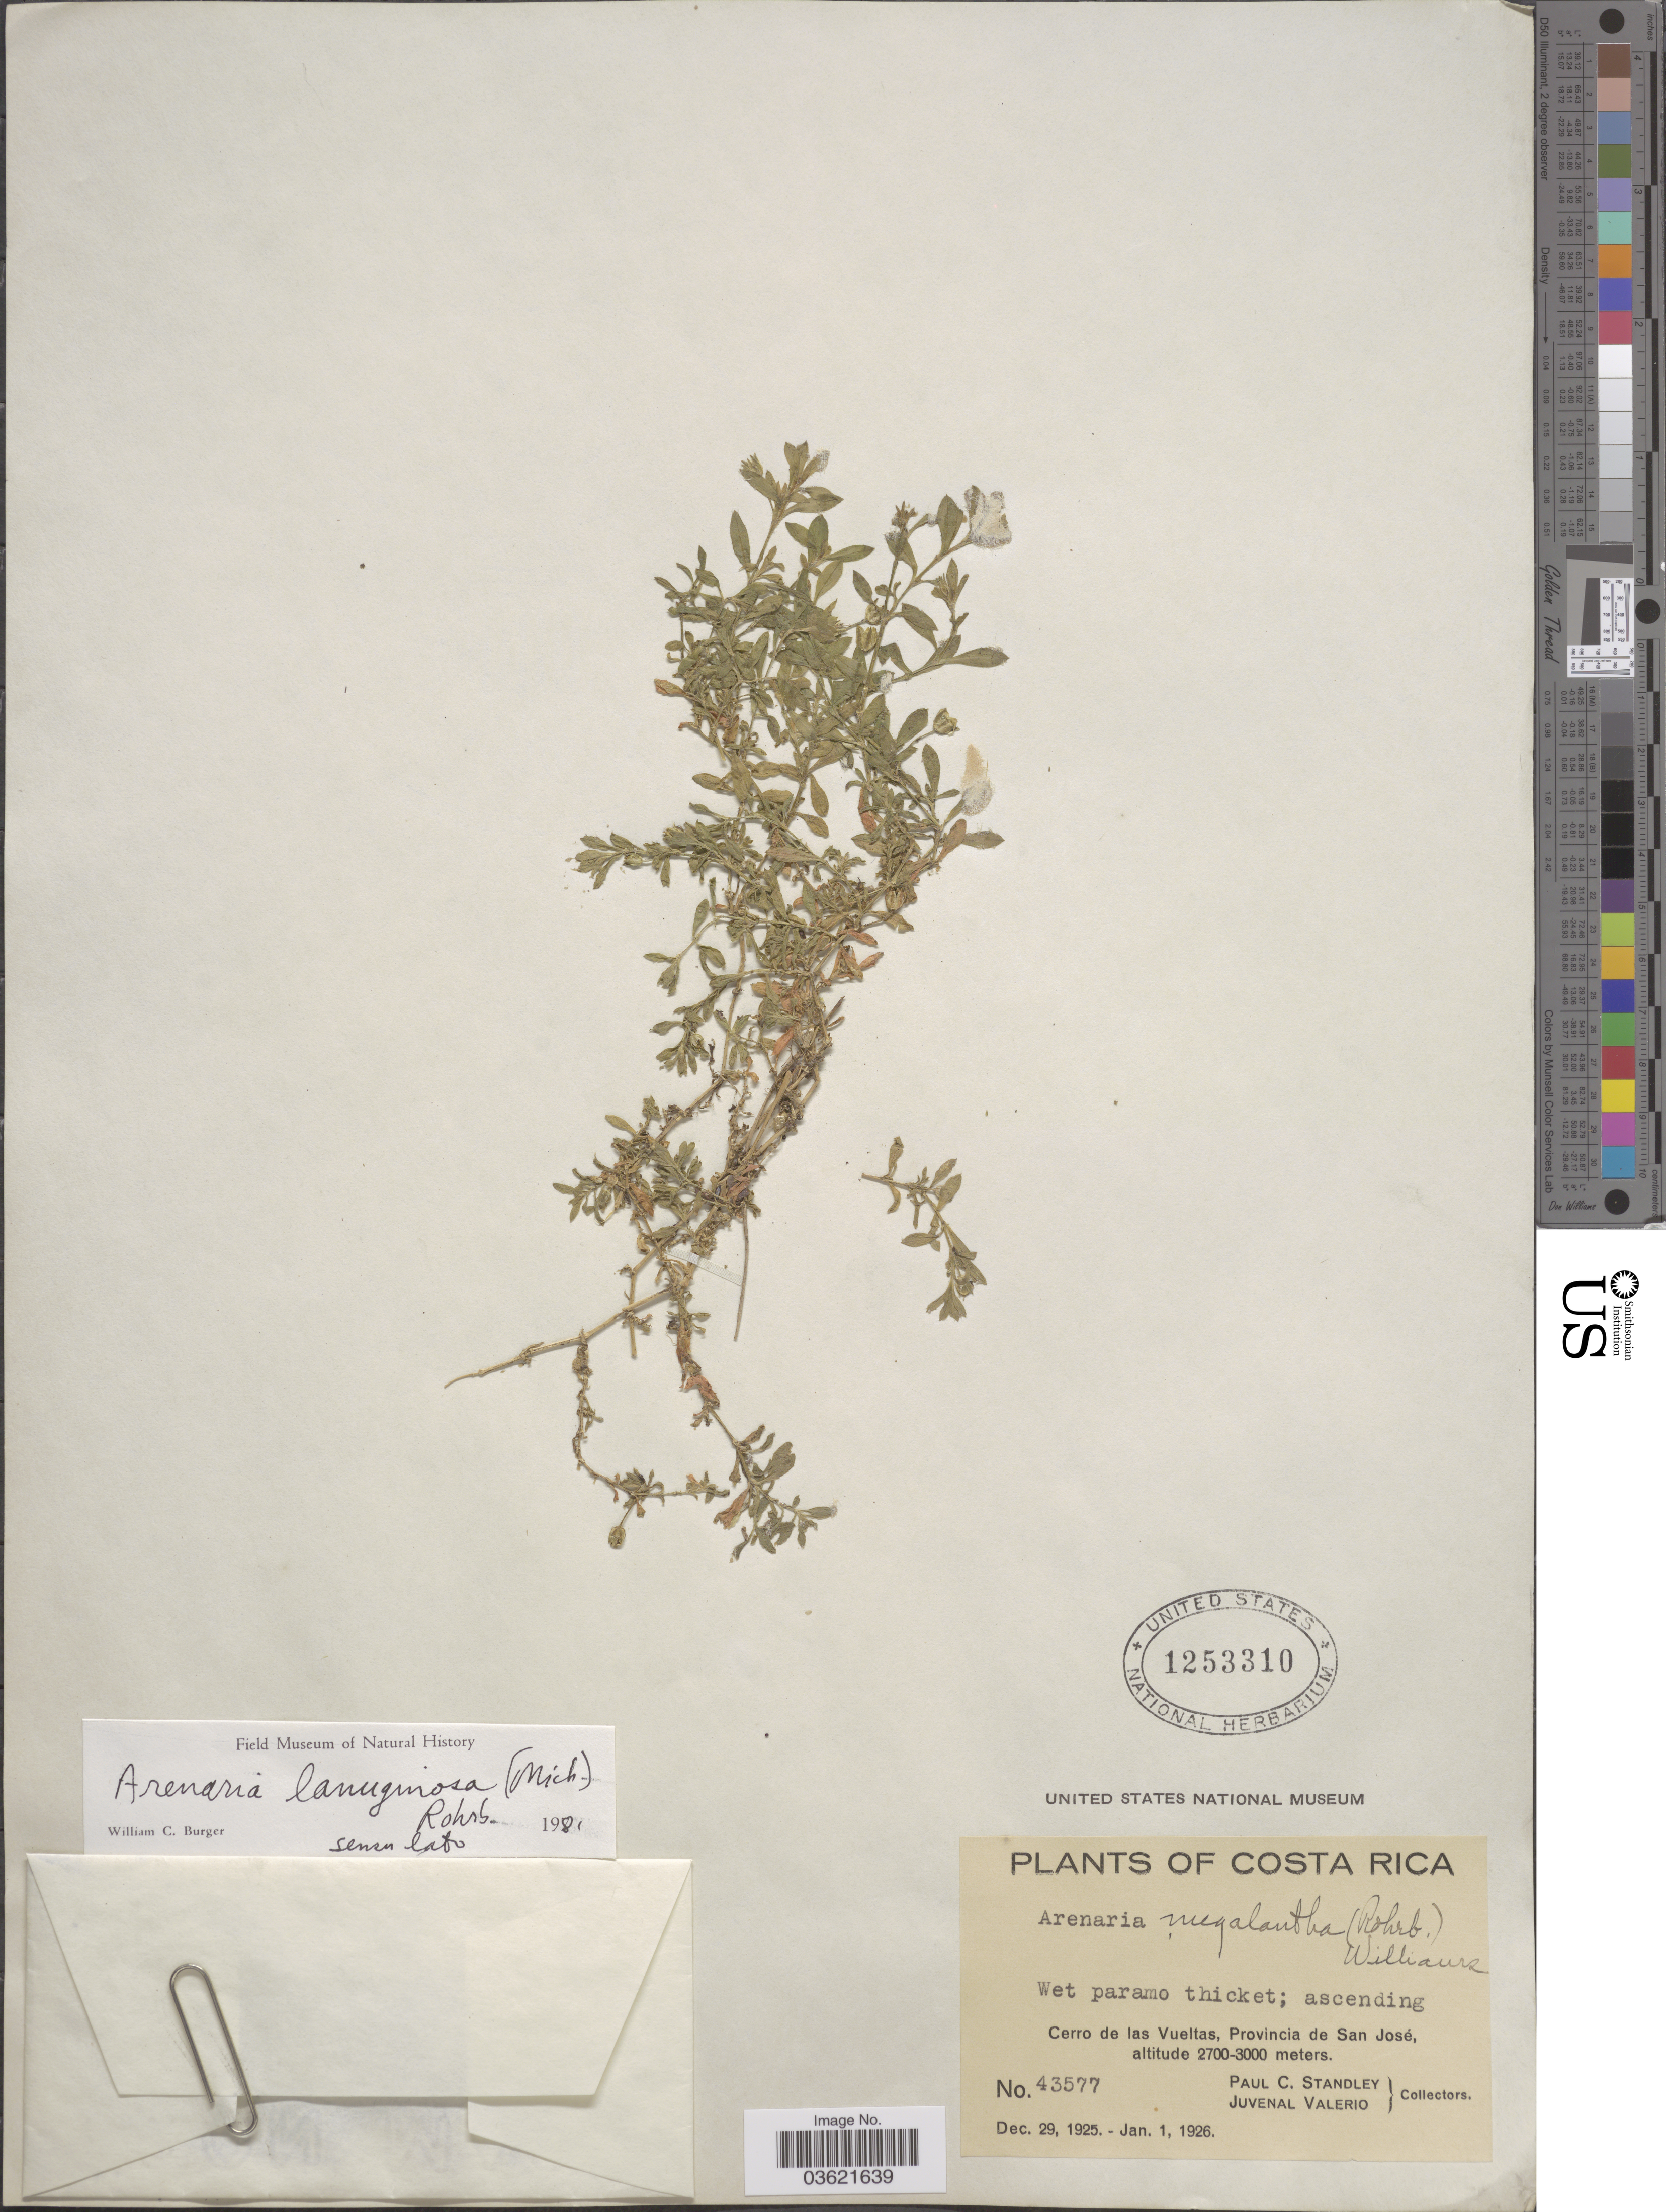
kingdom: Plantae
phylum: Tracheophyta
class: Magnoliopsida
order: Caryophyllales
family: Caryophyllaceae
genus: Arenaria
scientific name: Arenaria lanuginosa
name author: (Michx.) Rohrb.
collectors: P. C. Standley & J. Valerio R.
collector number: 43577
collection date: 1925-12-29/1926-01-01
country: Costa Rica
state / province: San José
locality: Cerro de las Vueltas.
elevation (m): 2700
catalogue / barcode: US 1253310